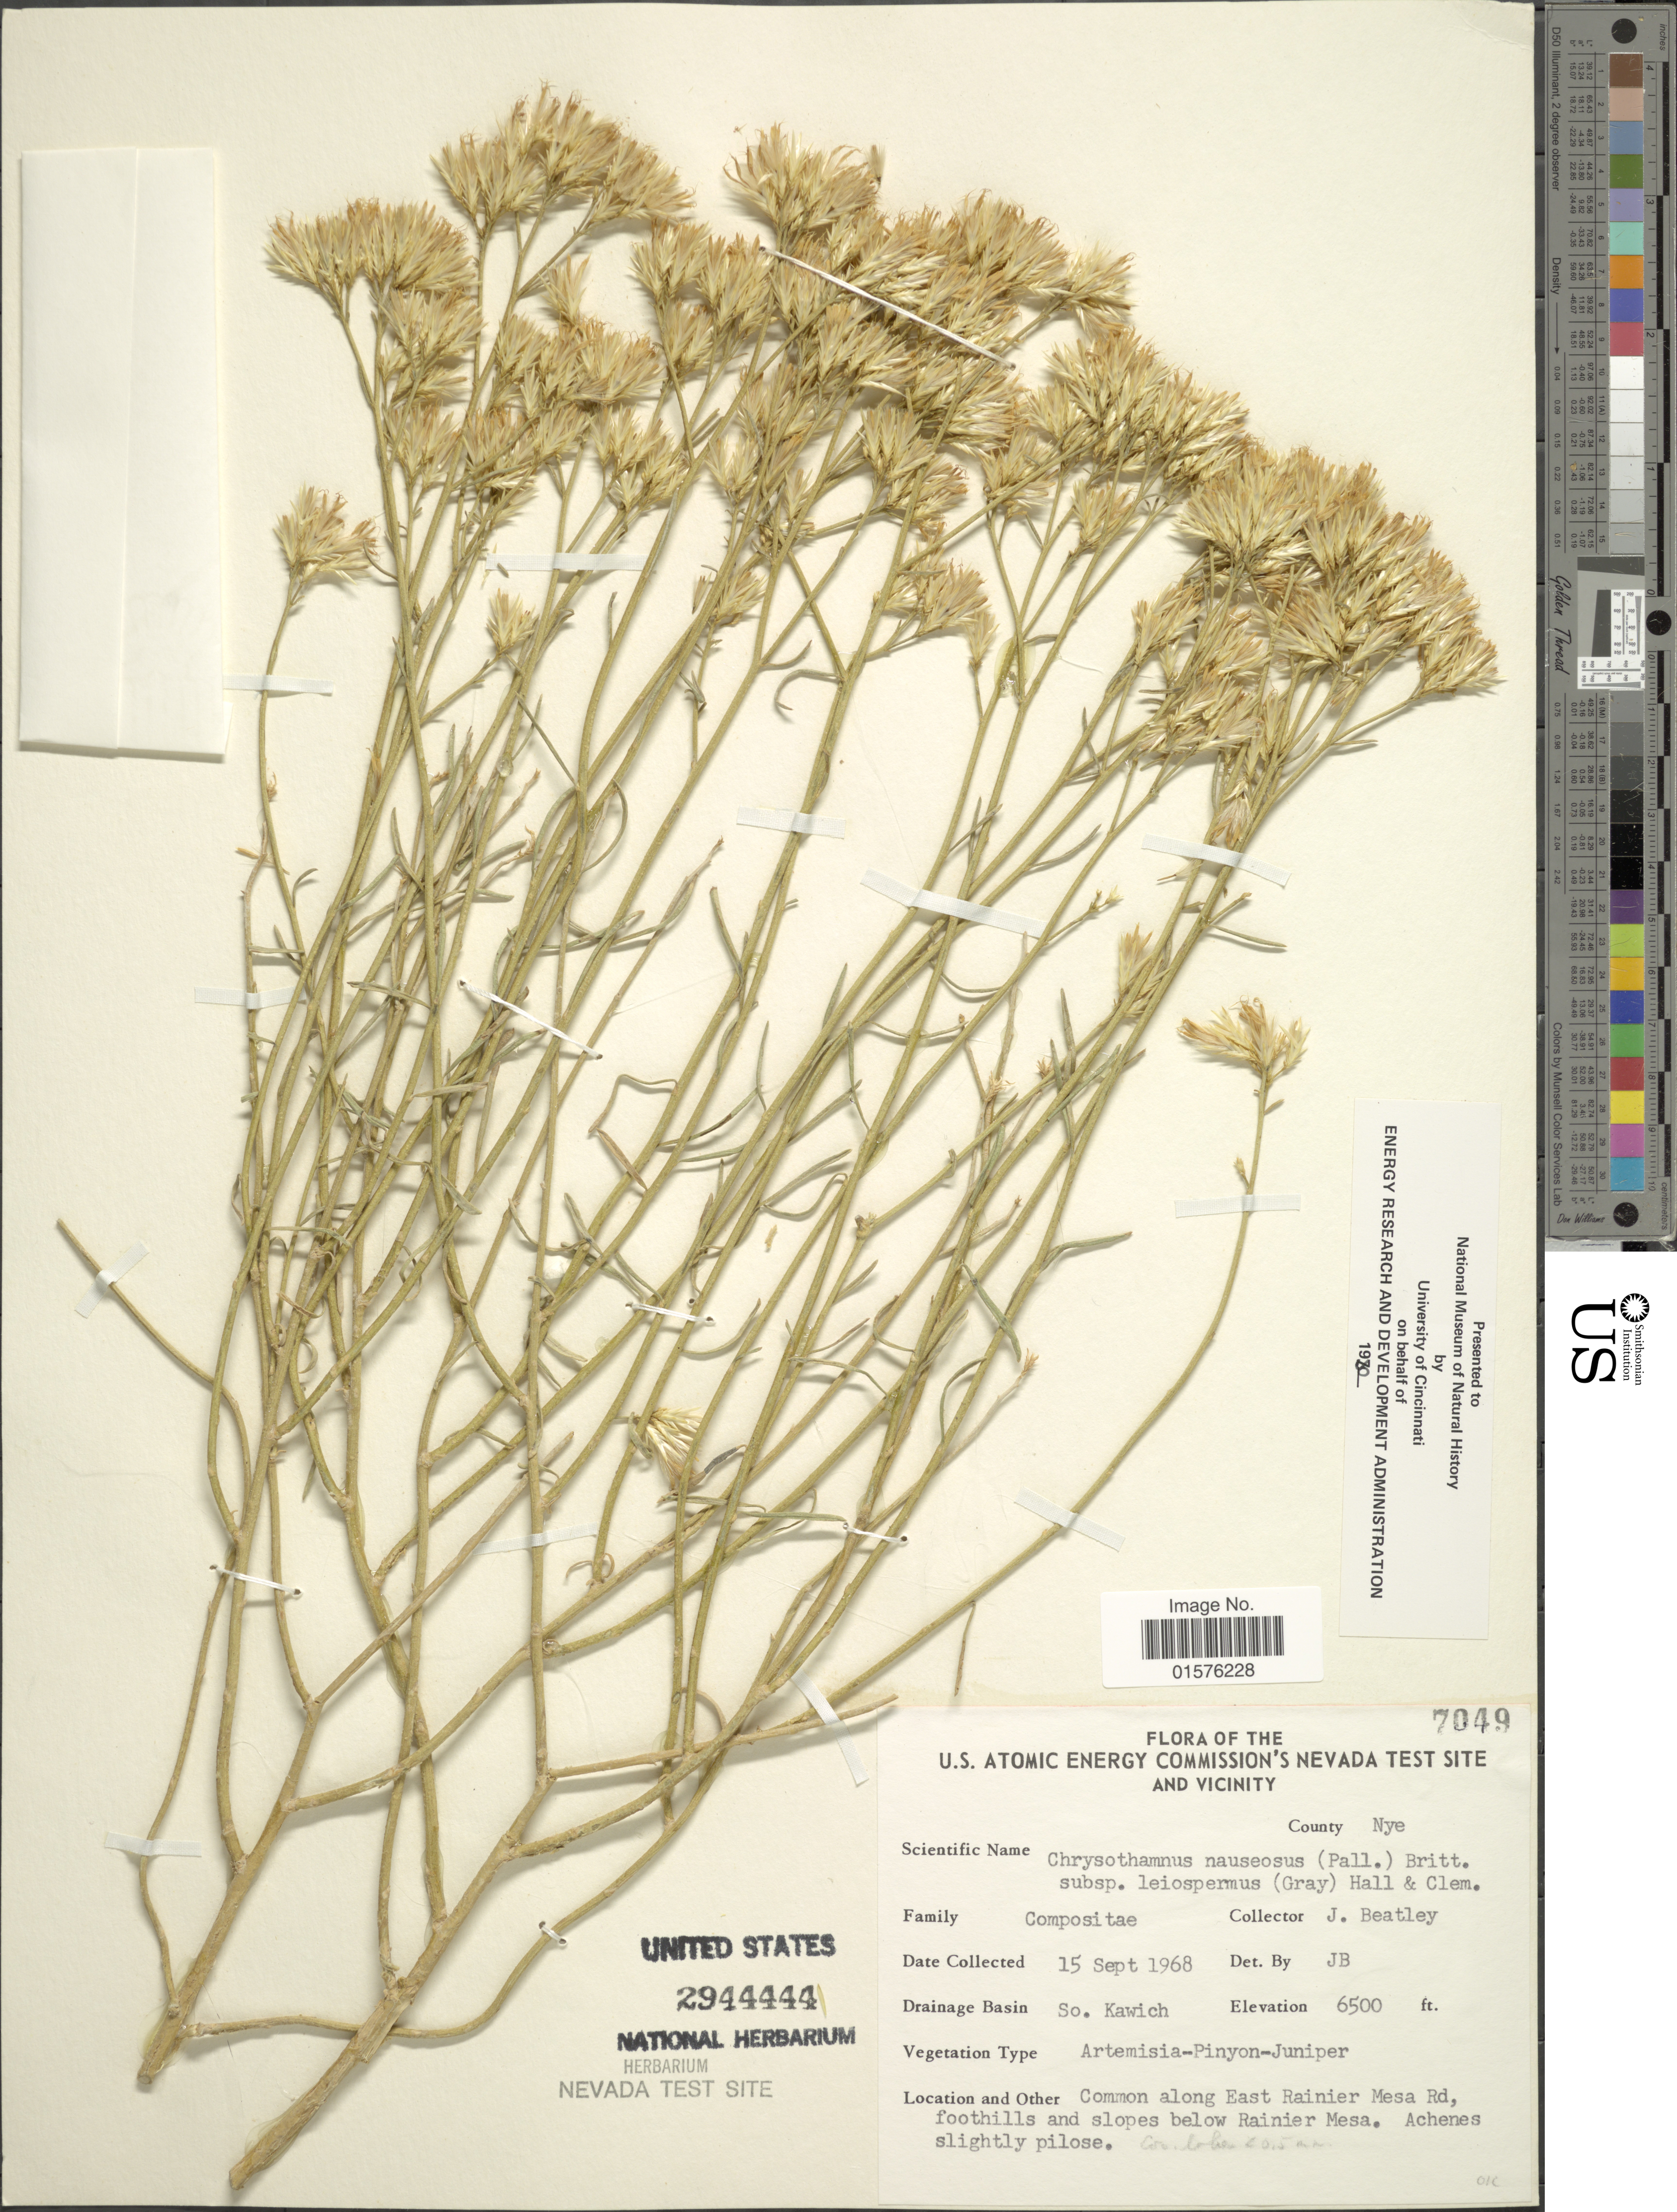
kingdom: Plantae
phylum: Tracheophyta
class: Magnoliopsida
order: Asterales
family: Asteraceae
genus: Ericameria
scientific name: Ericameria nauseosa var. leiosperma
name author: (A. Gray) G.L. Nesom & G.I. Baird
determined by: Urbatsch, Lowell E., Curator (LSU), Louisiana State University (UNITED STATES)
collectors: J. C. Beatley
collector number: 7049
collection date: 1968-09-15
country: United States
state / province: Nevada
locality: The U.S. Atomic Energy Commision's Nevada test site and vicinity, County: Nye, Drainage basin: So. Kawich, along East Rainier Mesa Rd, foothills and slopes below Rainier Mesa.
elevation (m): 1981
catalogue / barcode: US 2944444